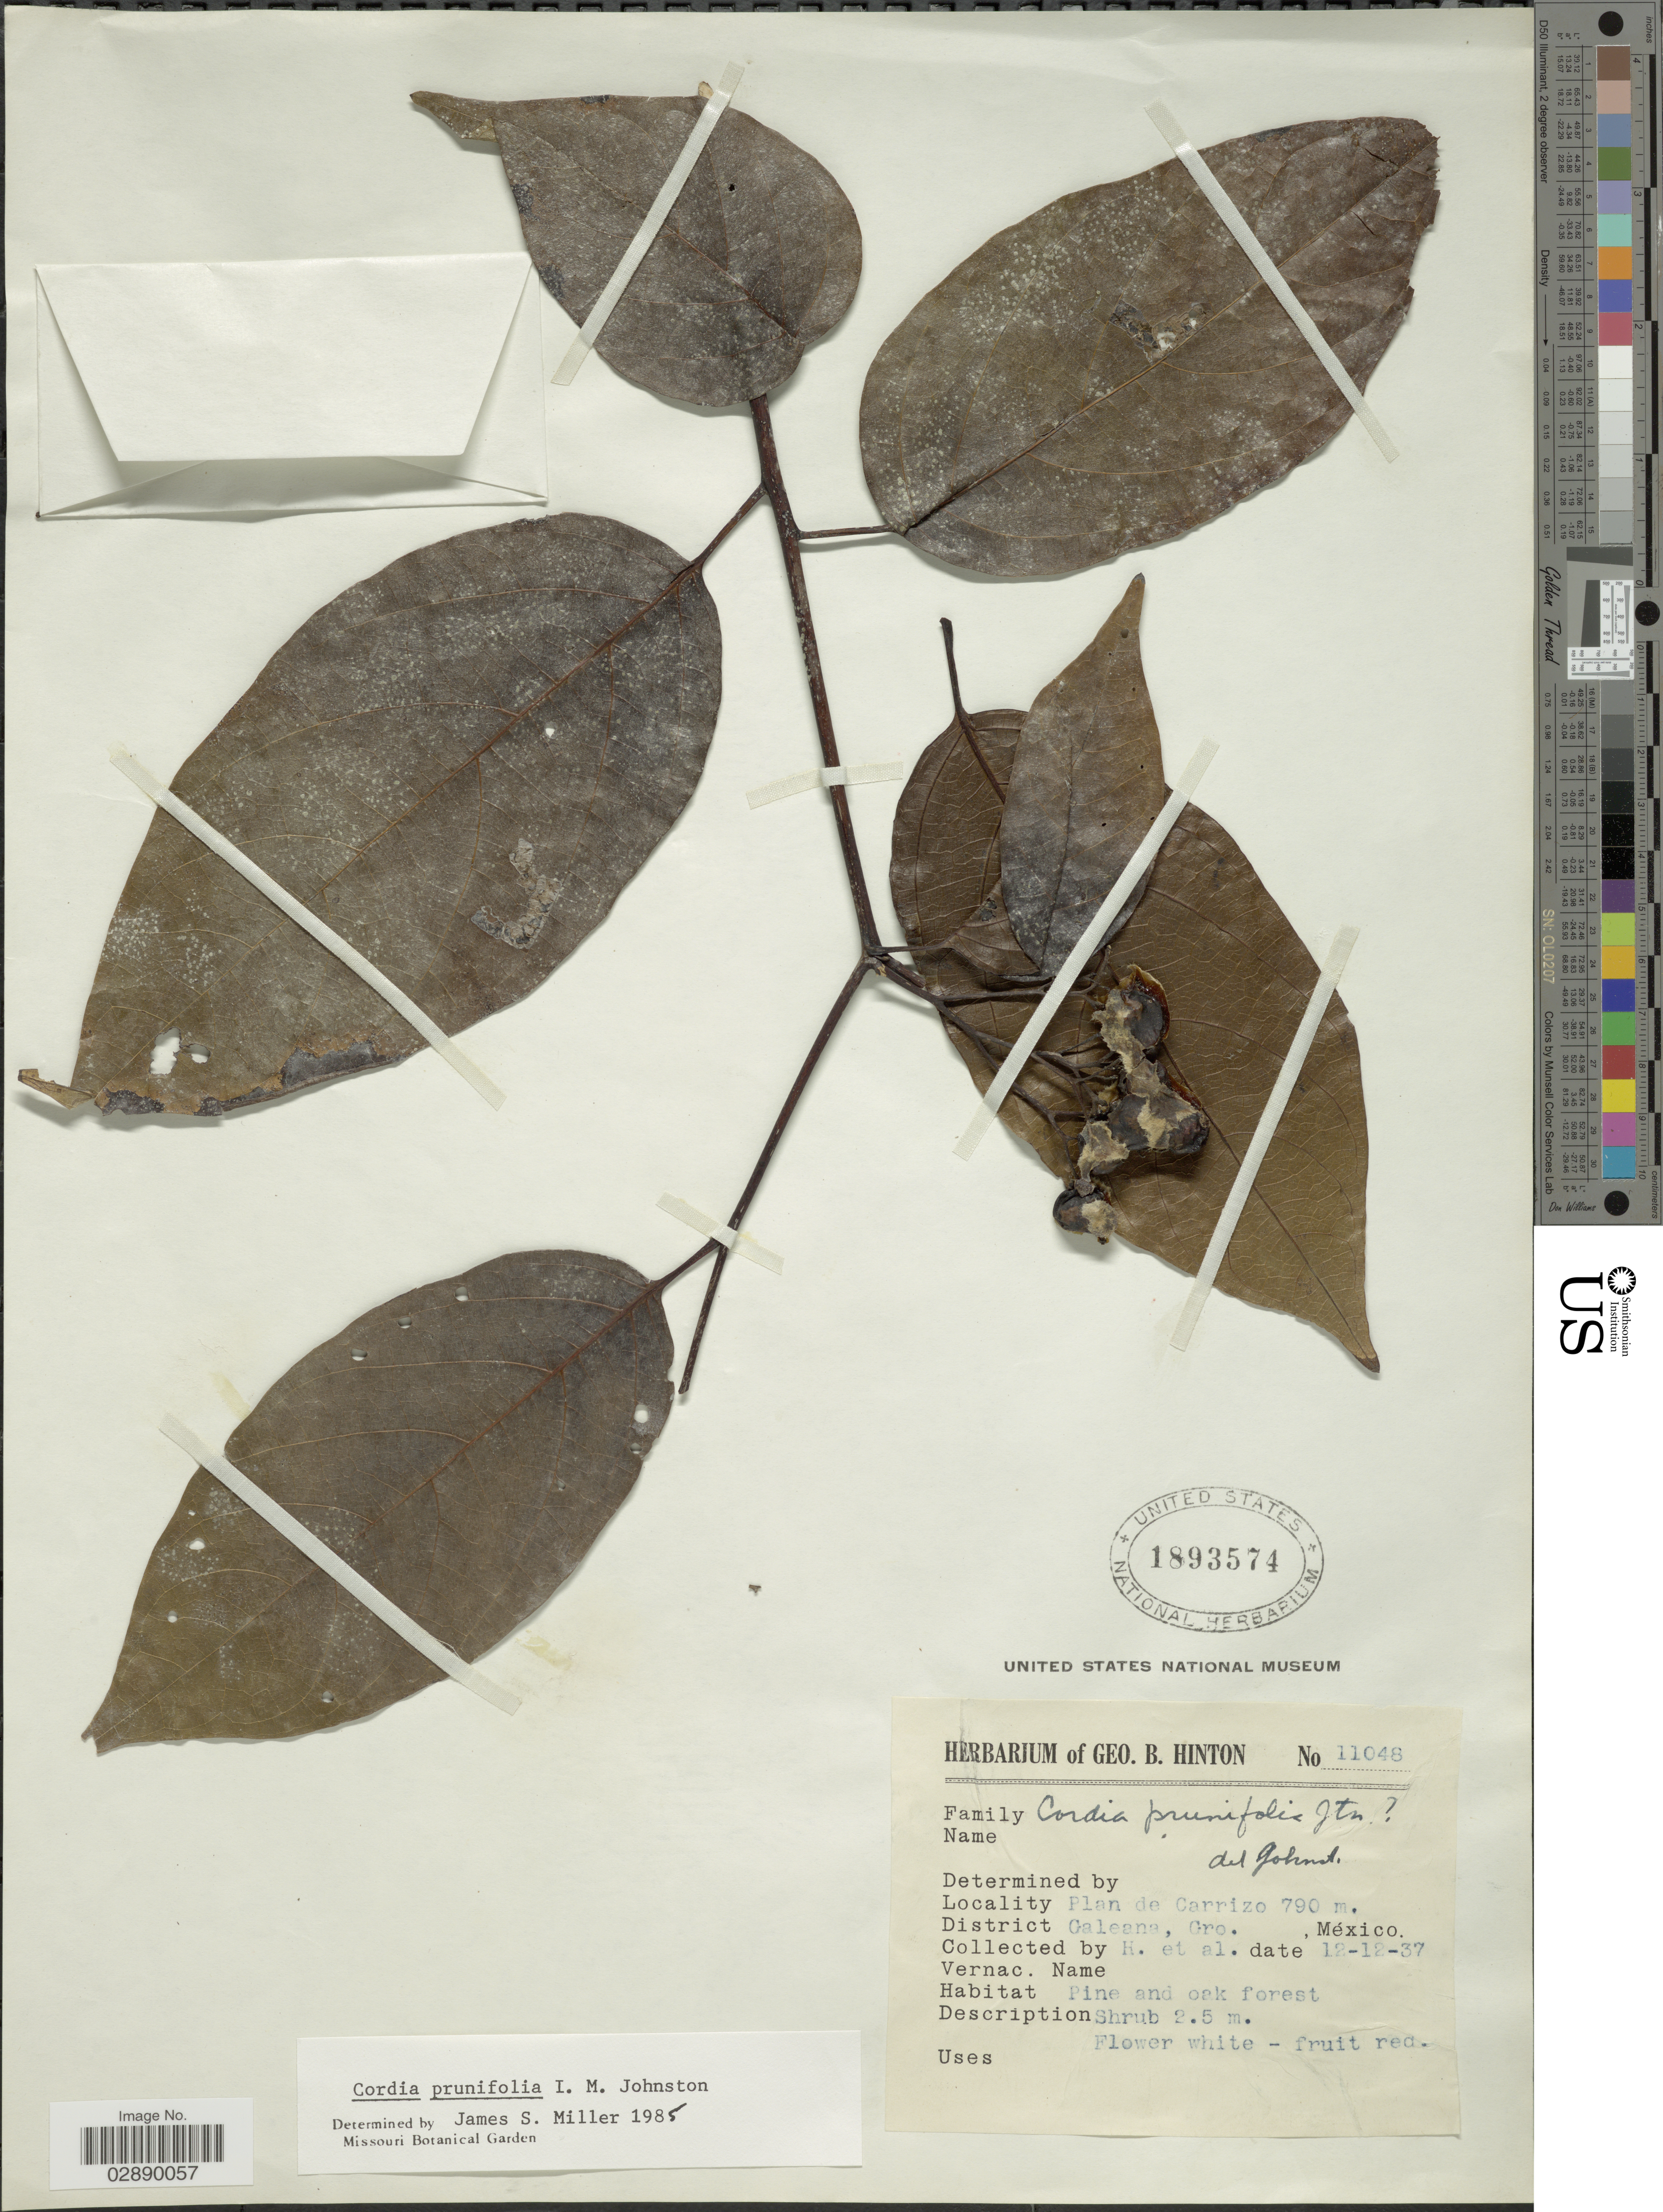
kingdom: Plantae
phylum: Tracheophyta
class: Magnoliopsida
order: Boraginales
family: Cordiaceae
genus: Cordia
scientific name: Cordia prunifolia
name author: I.M. Johnst.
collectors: G. B. Hinton & et al.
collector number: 11048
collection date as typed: Transcribed d/m/y: 12/12/37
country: Mexico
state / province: Guerrero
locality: Plan de Carrizo. District Galeana, Gro.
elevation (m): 790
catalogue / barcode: US 1893574